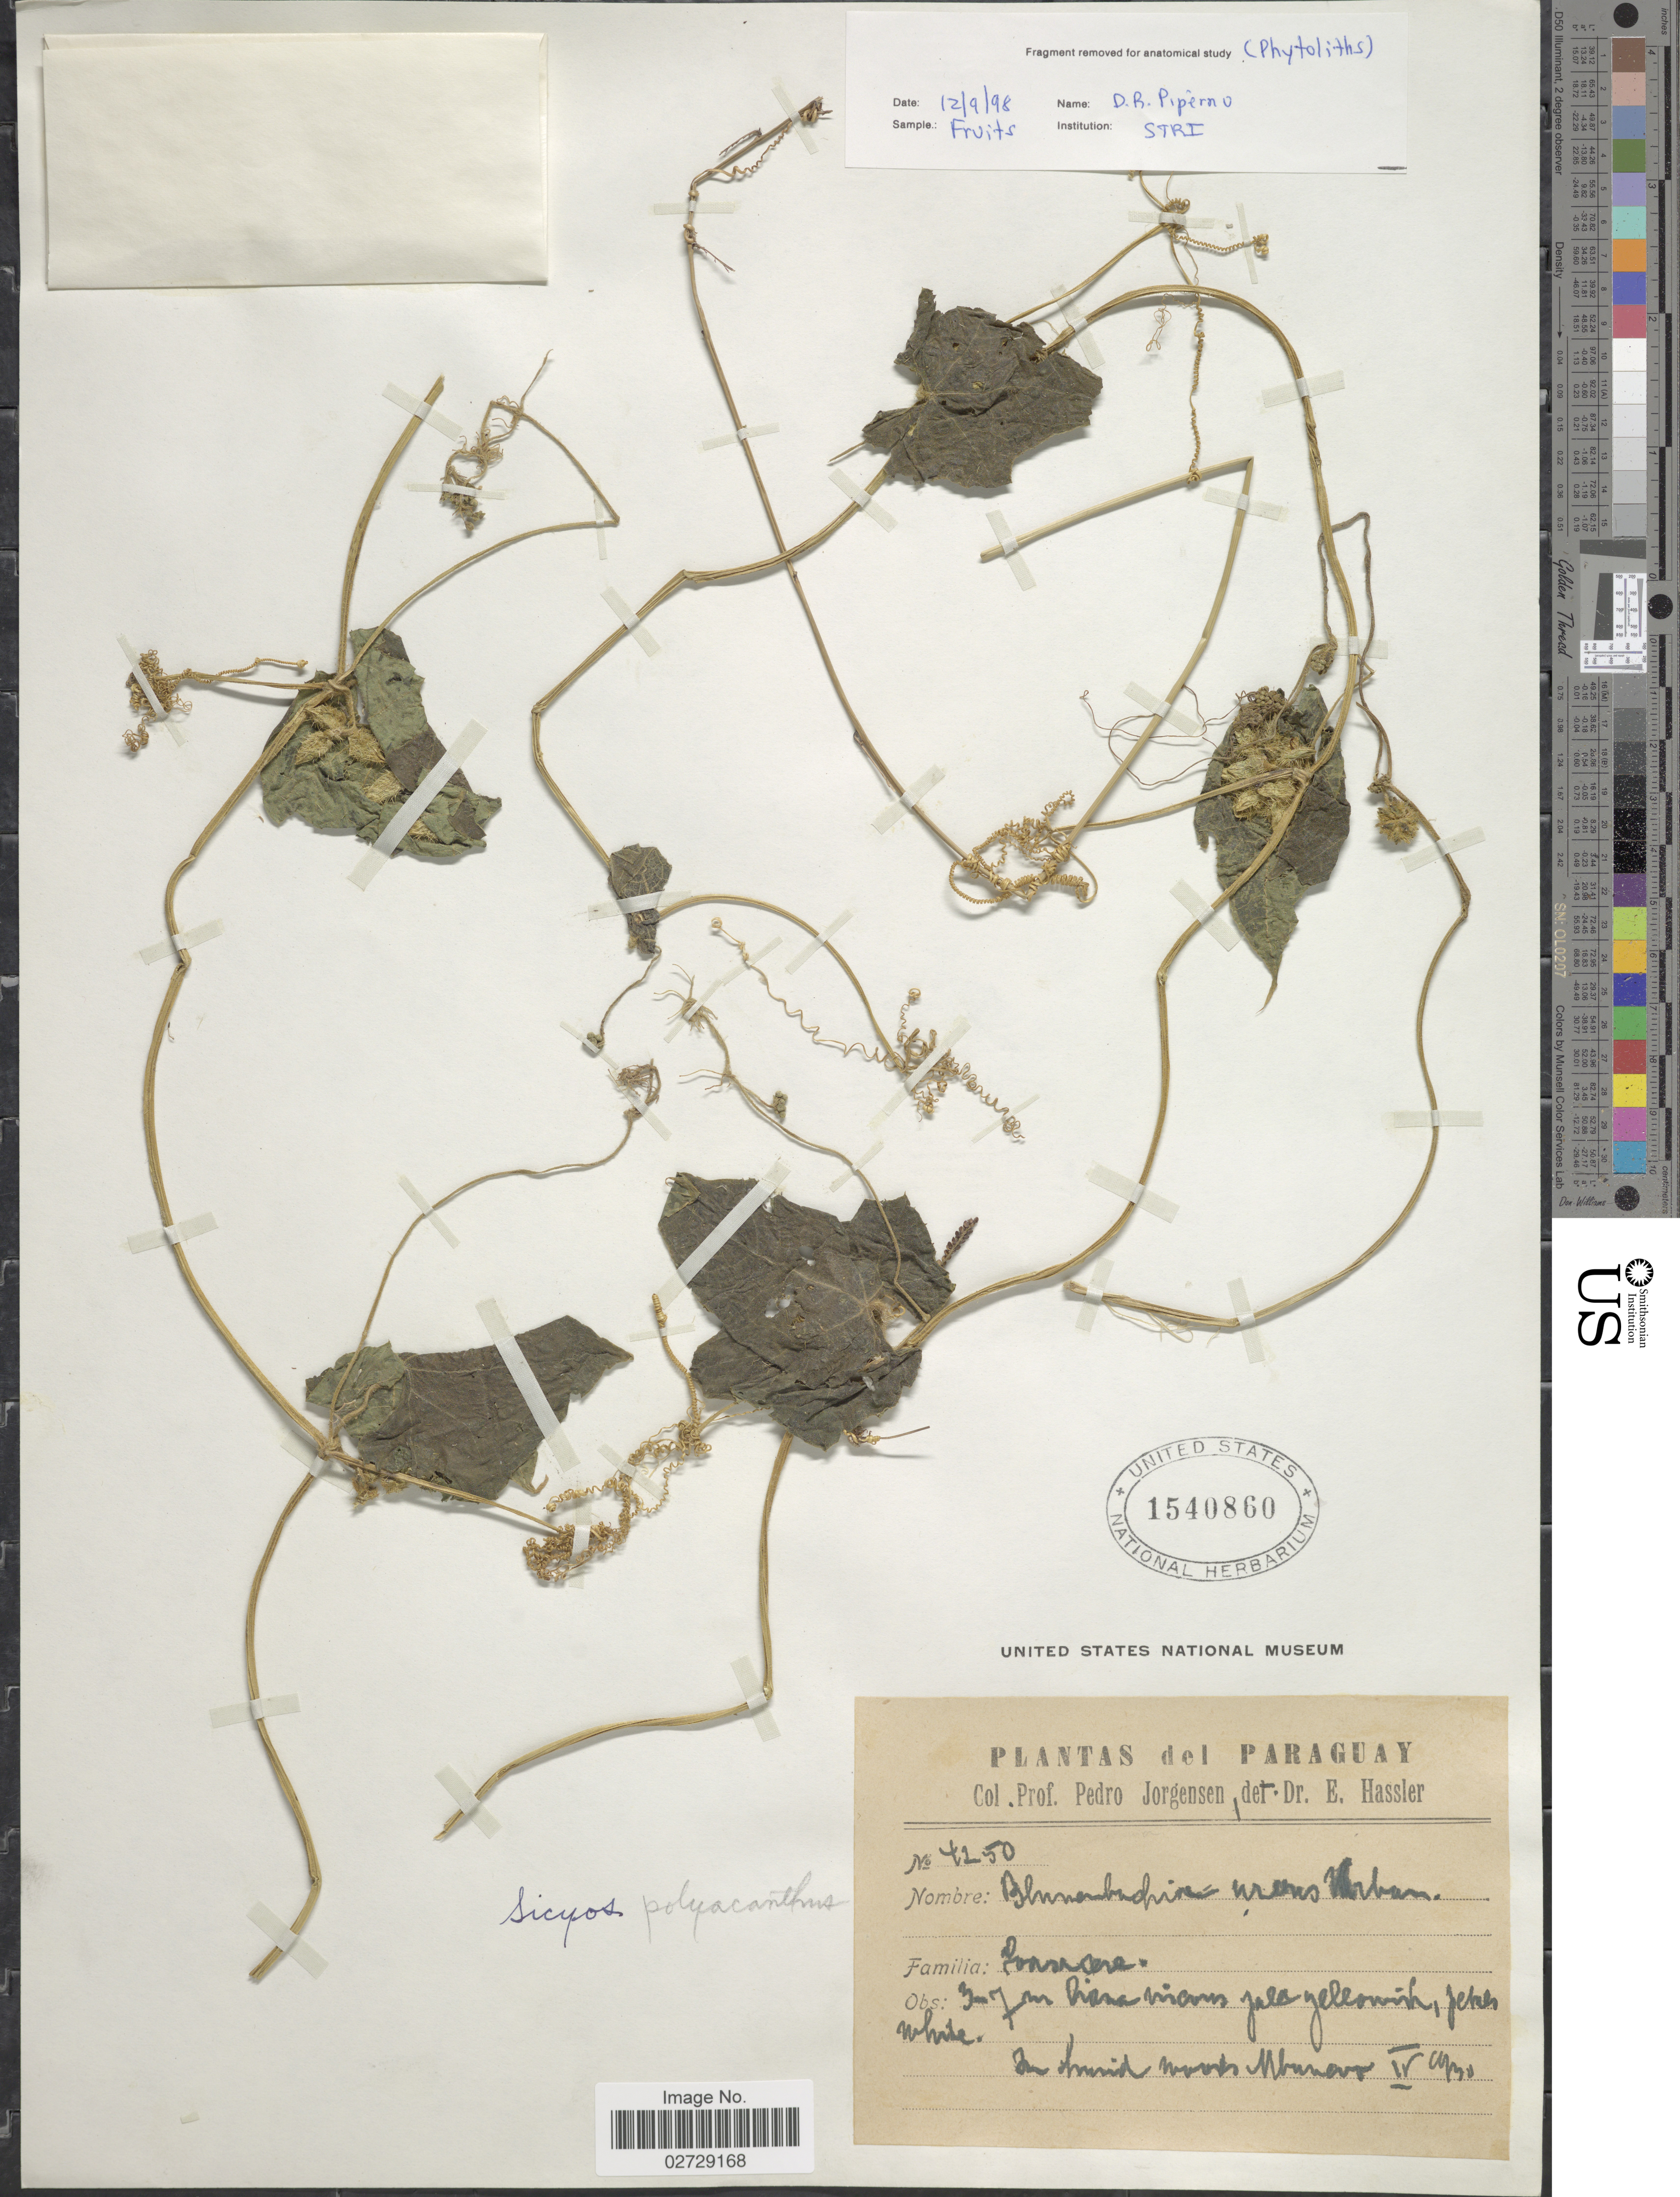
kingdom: Plantae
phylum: Tracheophyta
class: Magnoliopsida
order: Cucurbitales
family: Cucurbitaceae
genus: Sicyos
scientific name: Sicyos polyacanthos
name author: Cogn.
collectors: P. Jörgensen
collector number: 4250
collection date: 1930-04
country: Paraguay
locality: In humid woods Mburero.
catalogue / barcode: US 1540860